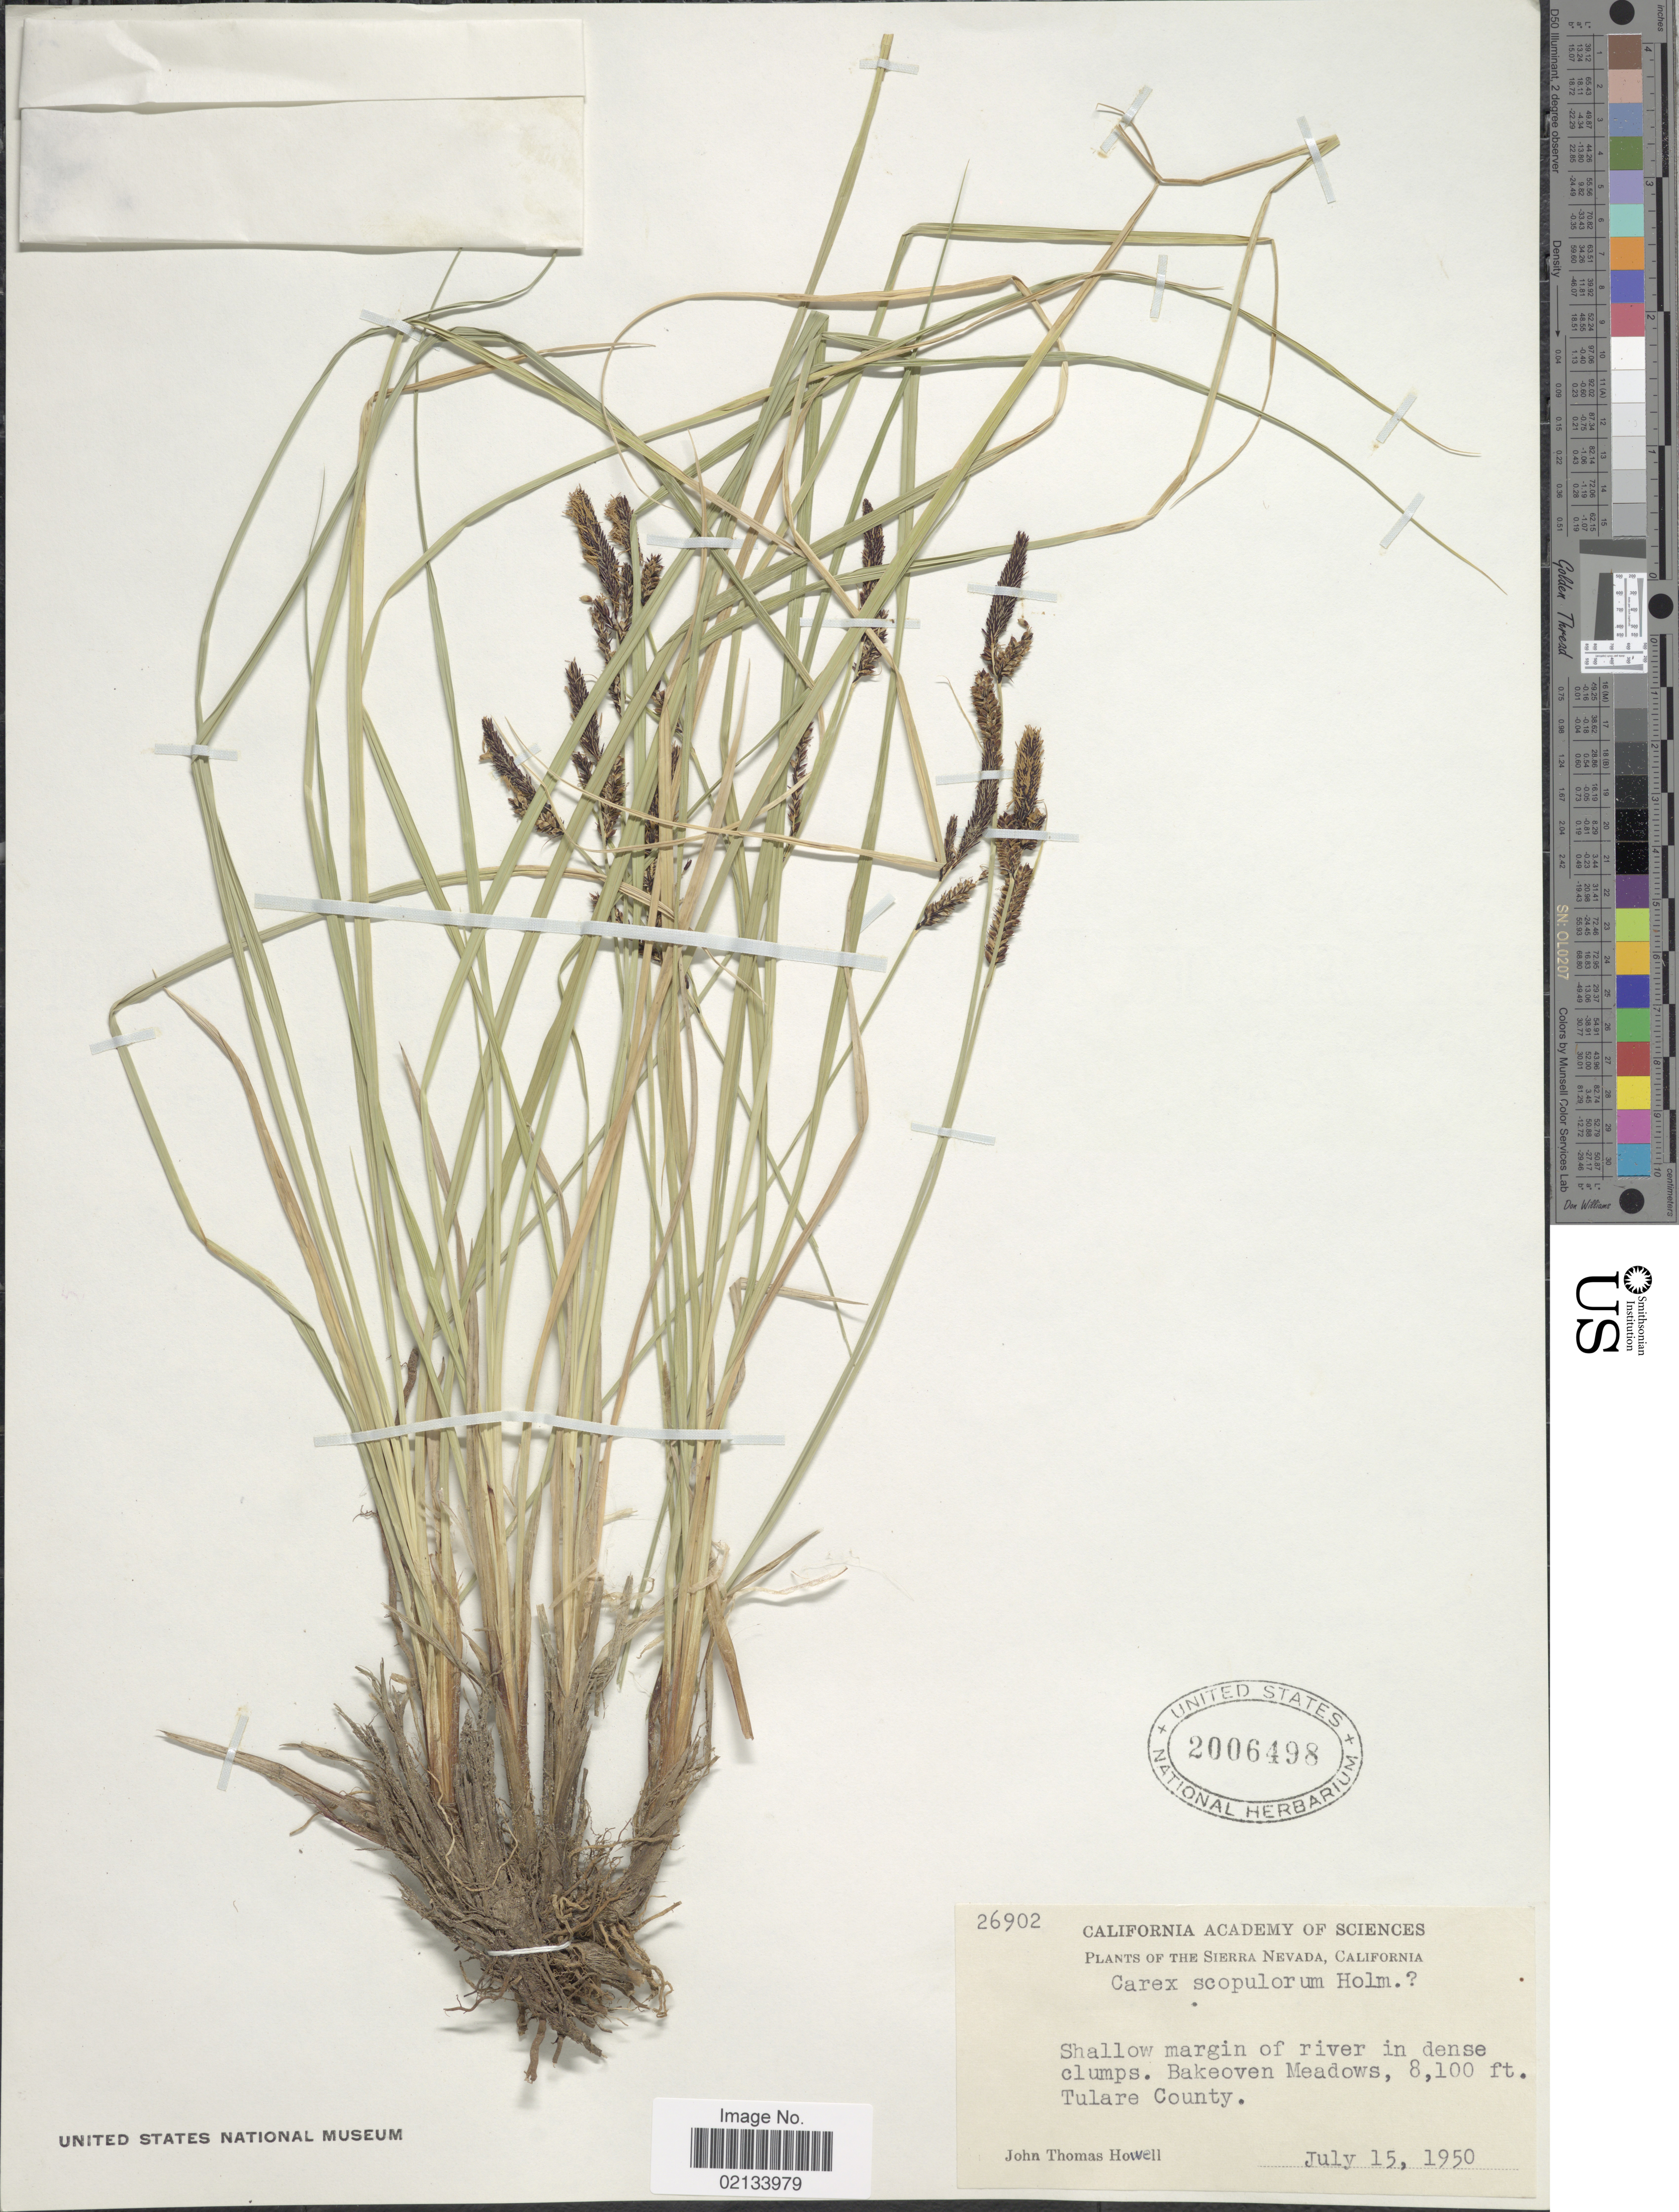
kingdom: Plantae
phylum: Tracheophyta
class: Liliopsida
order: Poales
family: Cyperaceae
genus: Carex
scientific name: Carex scopulorum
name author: Holm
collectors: J. T. Howell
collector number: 26902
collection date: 1950-07-15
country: United States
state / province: California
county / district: Tulare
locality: The sierra Nevada, shallow margin of river in dense clumps, Bakeoven Meadows, Tulare County.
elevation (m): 2469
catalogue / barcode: US 2006498